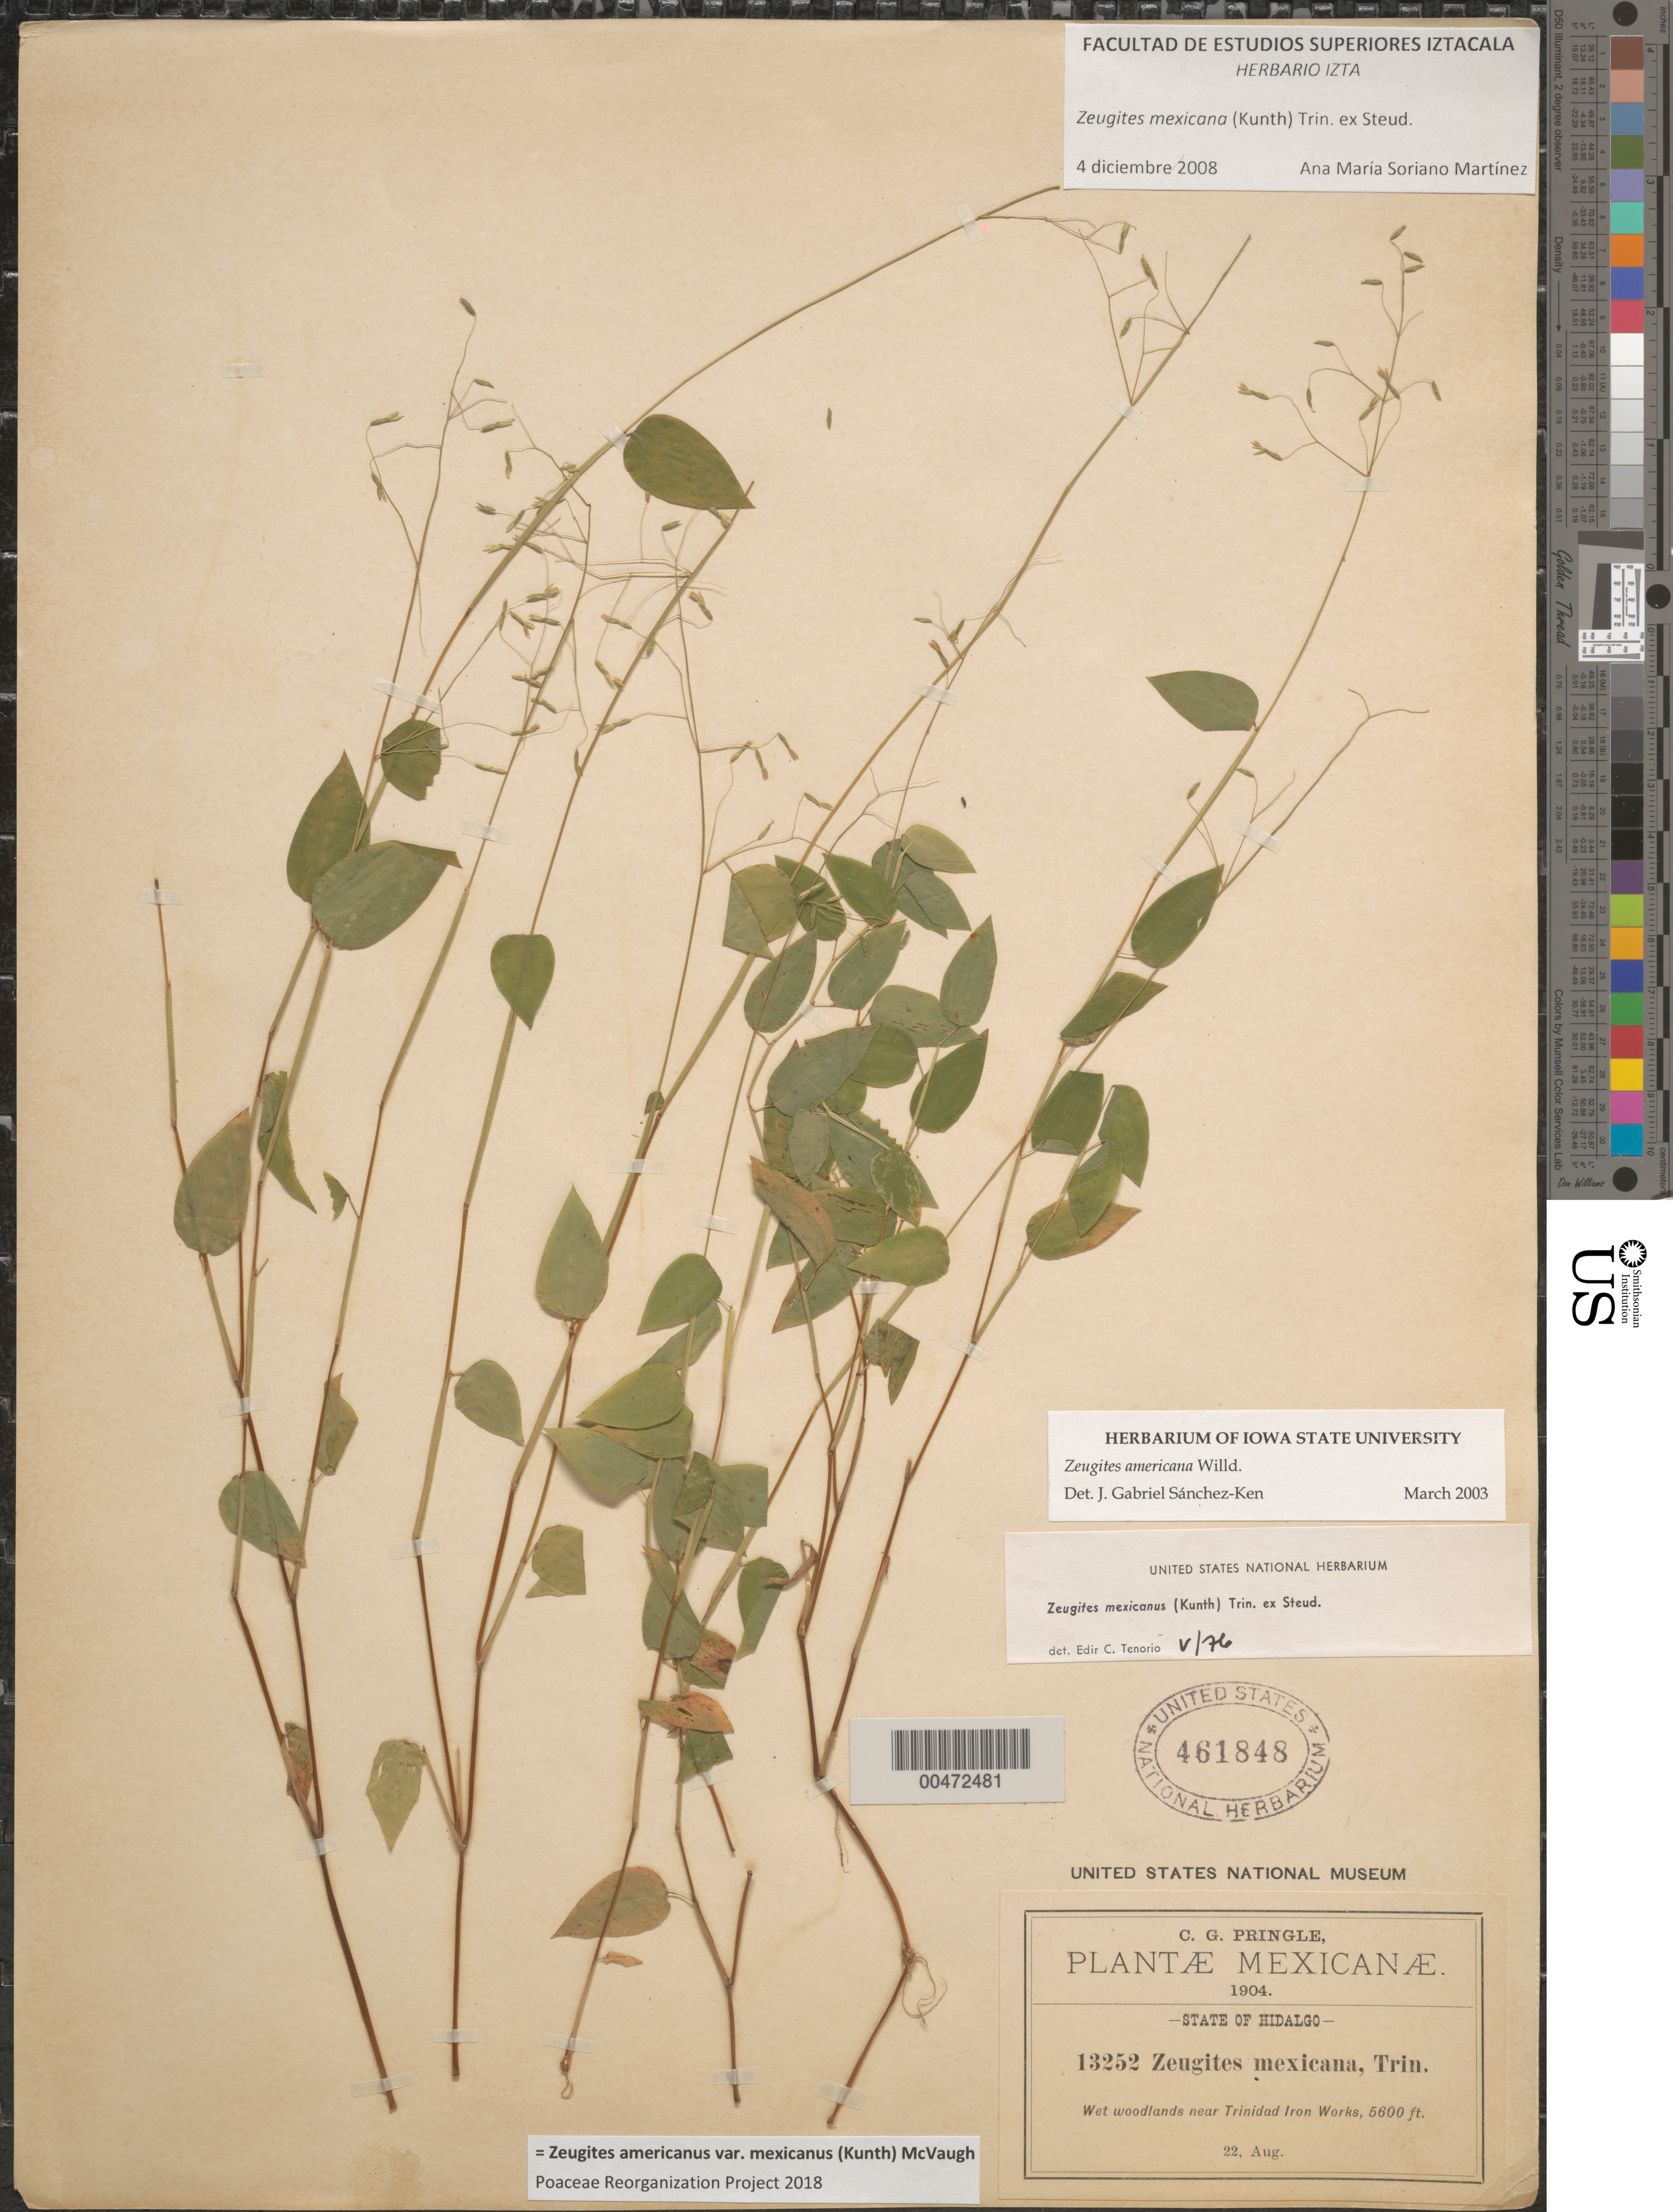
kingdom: Plantae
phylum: Tracheophyta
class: Liliopsida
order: Poales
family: Poaceae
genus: Zeugites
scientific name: Zeugites americanus var. mexicanus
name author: (Kunth) McVaugh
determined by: Poaceae Reorganization Project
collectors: C. G. Pringle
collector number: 13252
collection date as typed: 22 Aug 1904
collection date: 1904-08-22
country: Mexico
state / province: Hidalgo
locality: Near Trinidad Iron Works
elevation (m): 1707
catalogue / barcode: US 461848